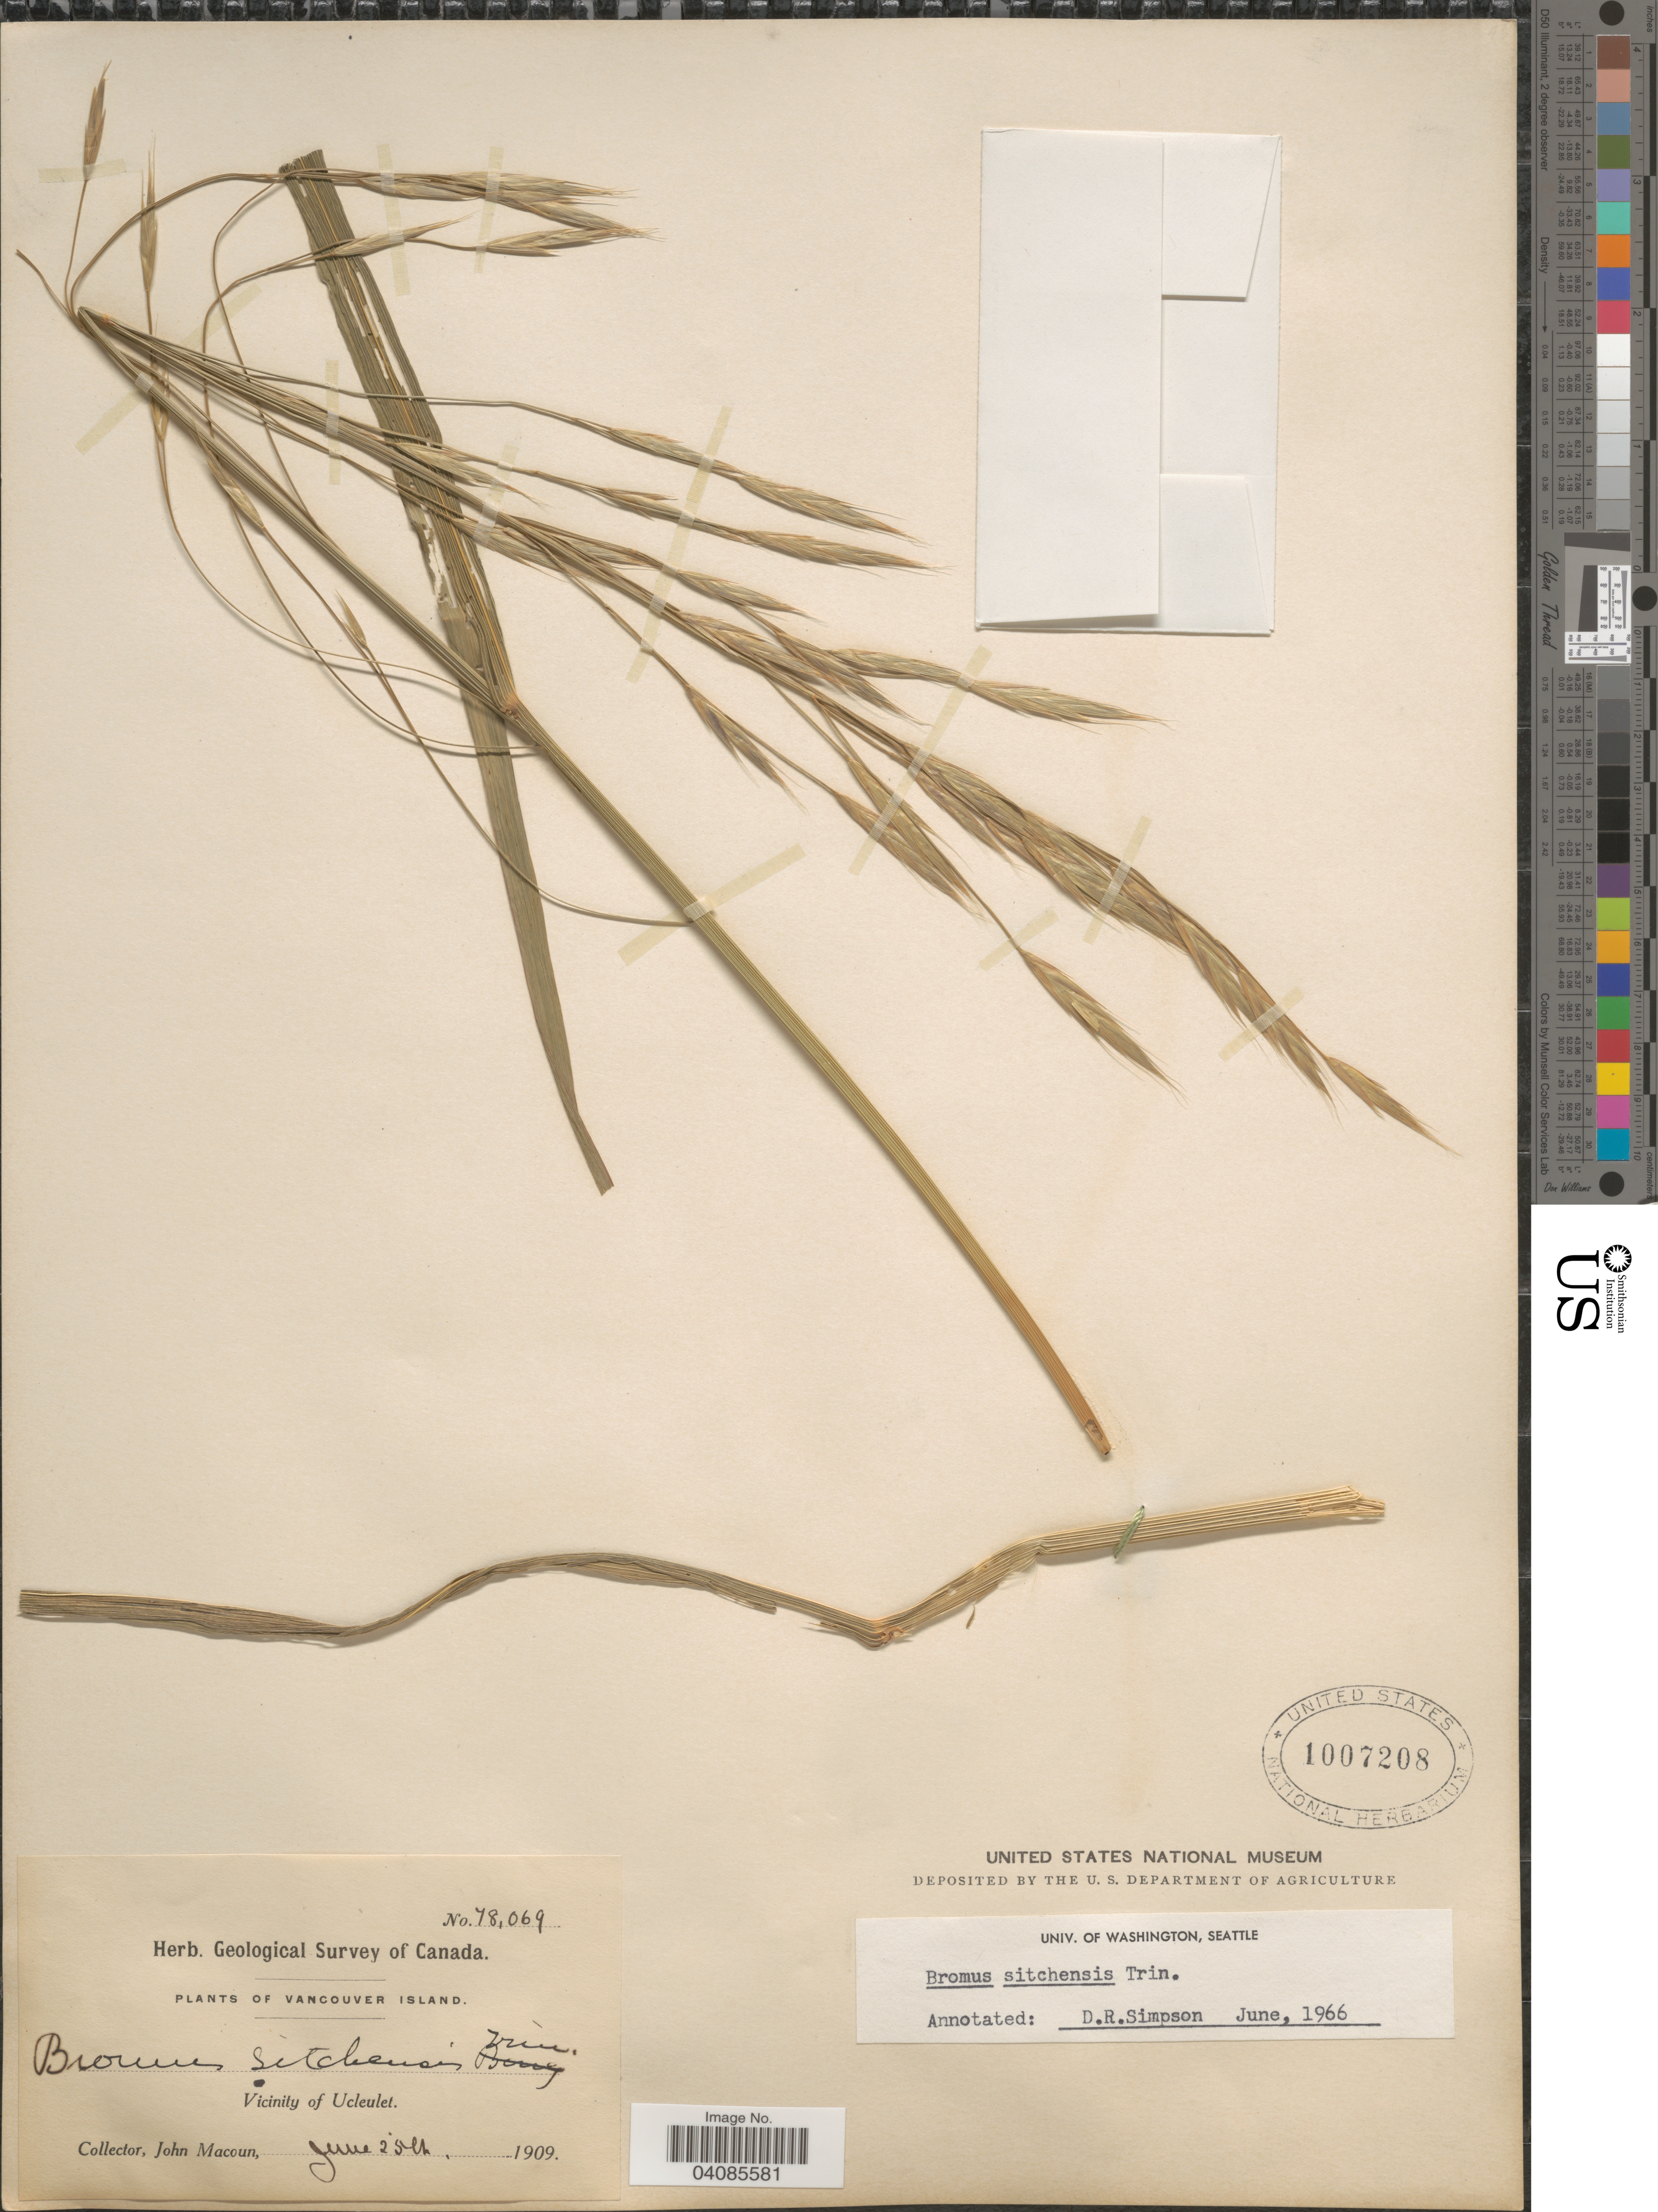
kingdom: Plantae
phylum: Tracheophyta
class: Liliopsida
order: Poales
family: Poaceae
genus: Bromus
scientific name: Bromus sitchensis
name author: Trin. in Bong.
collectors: J. Macoun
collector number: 78069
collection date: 1909-06-25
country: Canada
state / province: British Columbia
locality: Geological Survey of Canada. Vancouver Island. Vicinity of Ucleulet.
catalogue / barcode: US 1007208